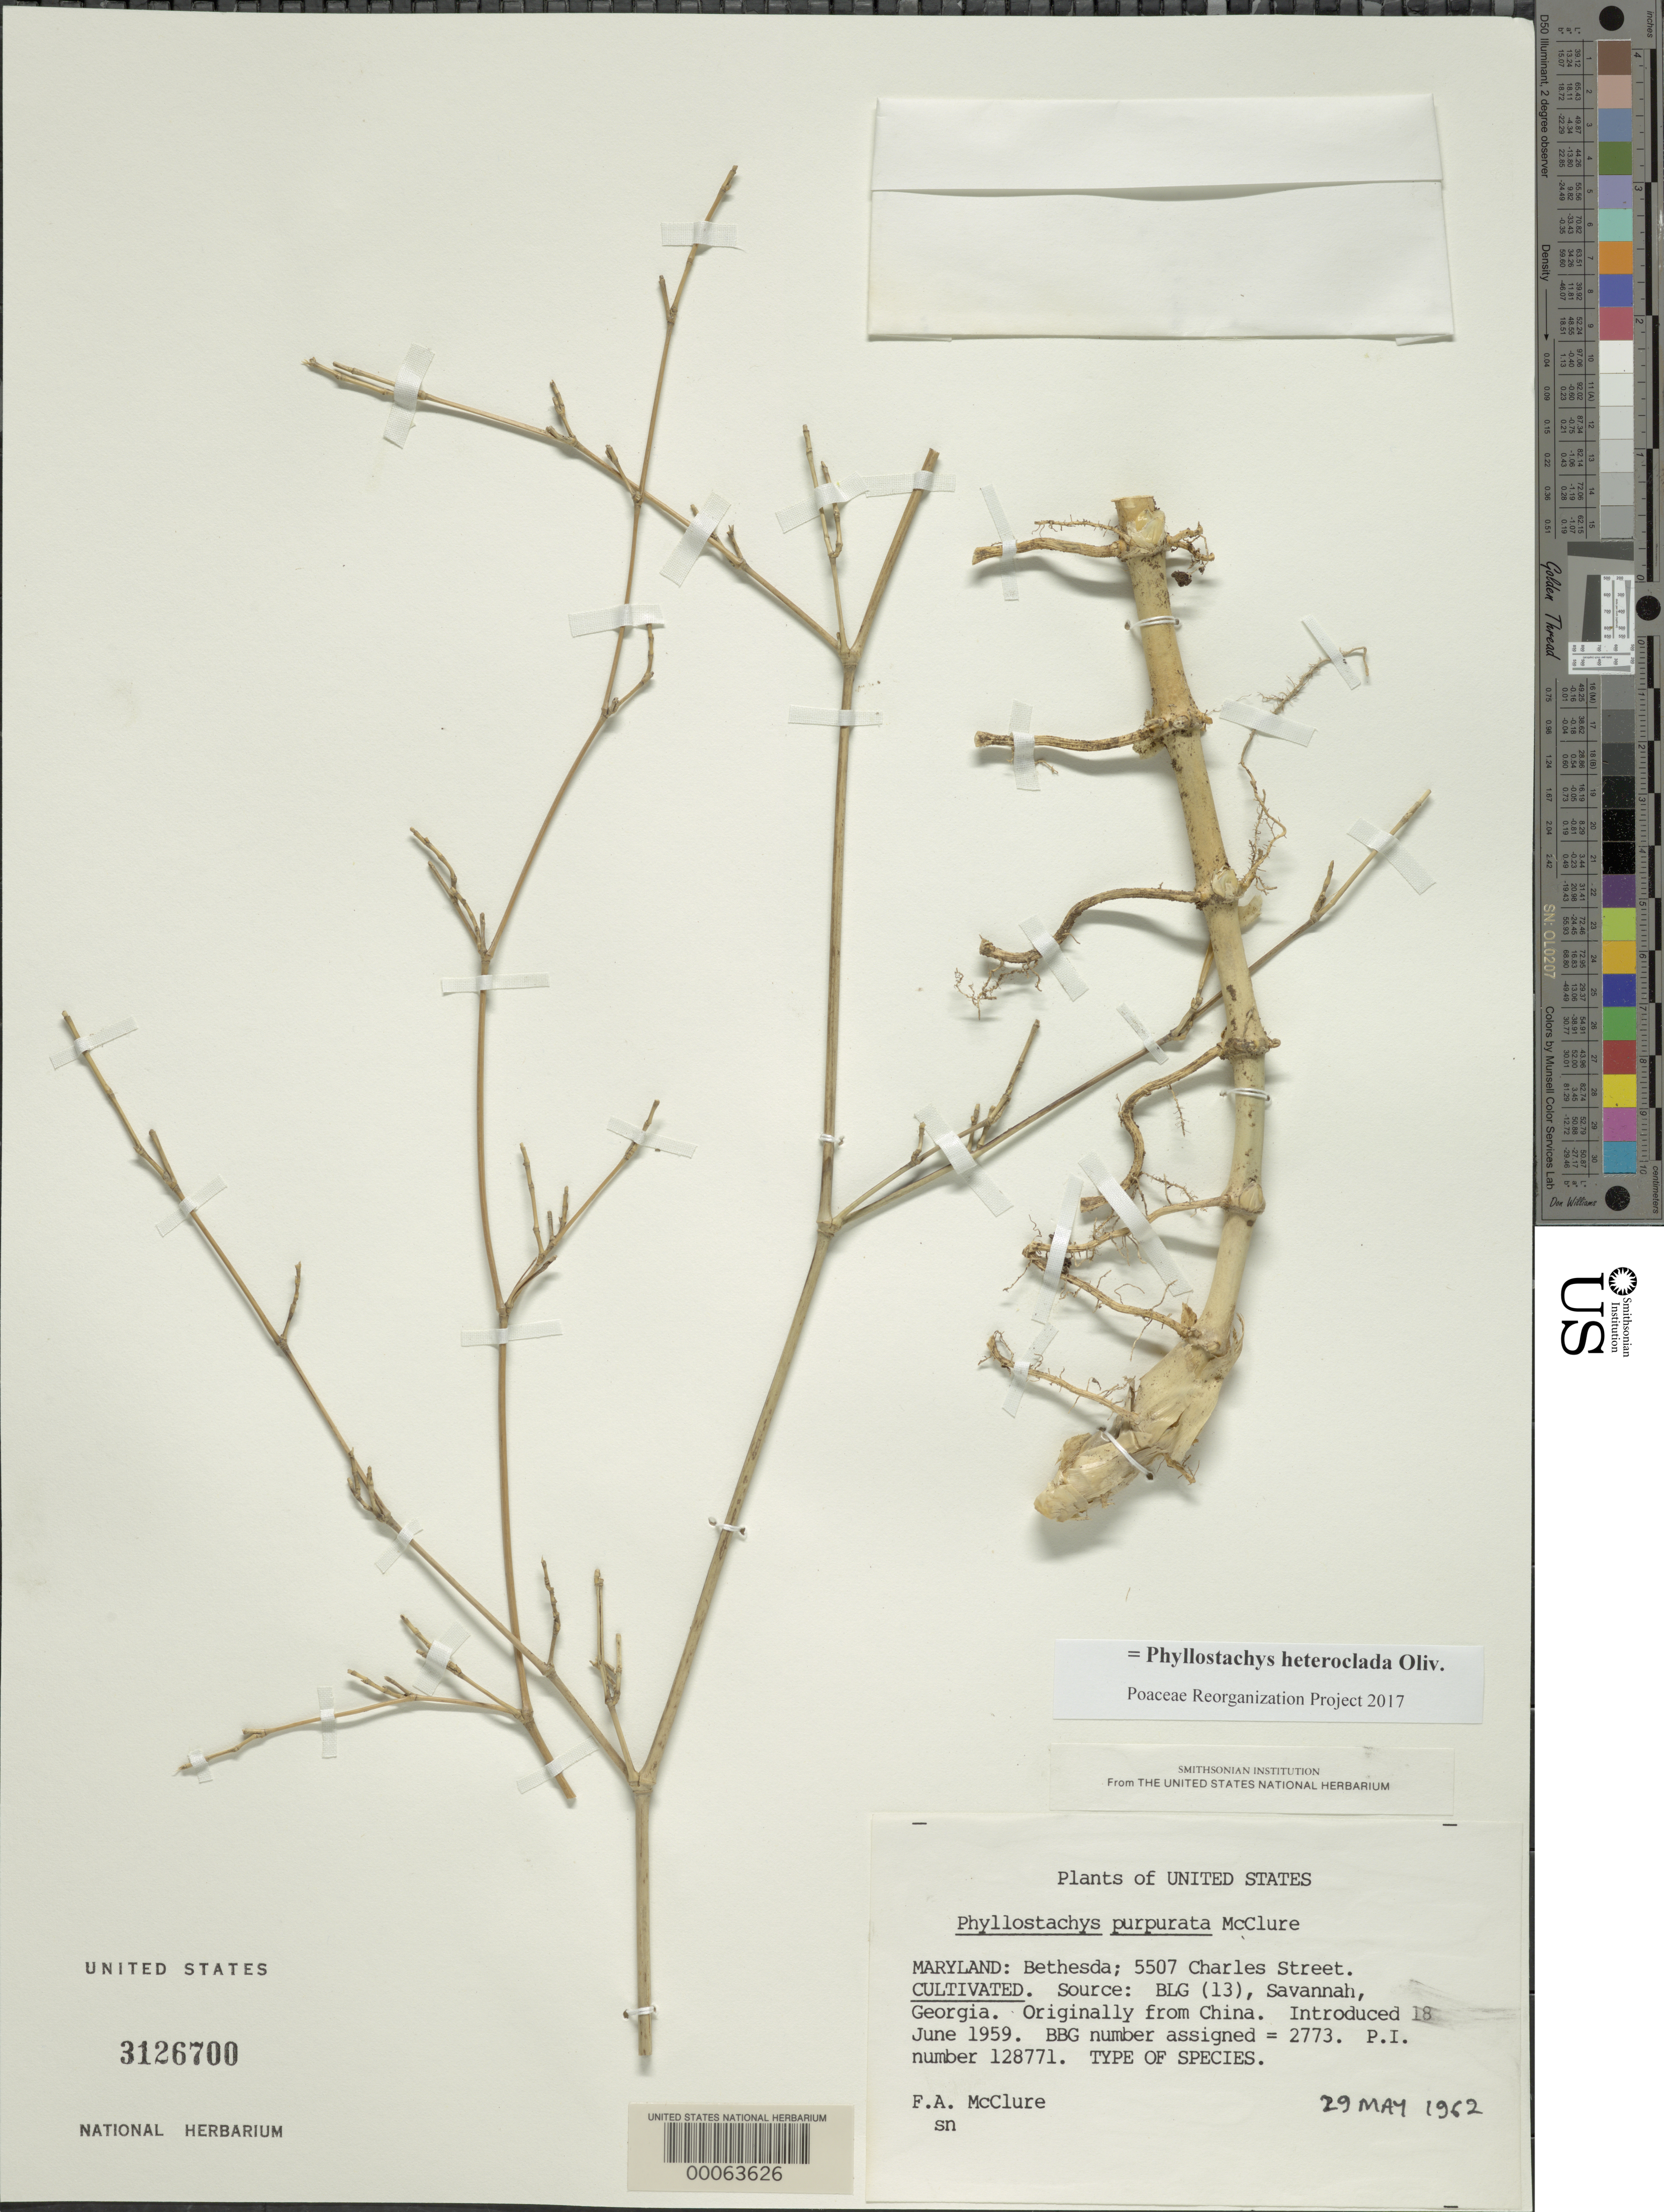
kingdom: Plantae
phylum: Tracheophyta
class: Liliopsida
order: Poales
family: Poaceae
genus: Phyllostachys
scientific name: Phyllostachys heteroclada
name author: Oliv.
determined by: Poaceae Reorganization Project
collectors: F. A. McClure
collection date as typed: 29 May 1962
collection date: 1962-05-29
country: United States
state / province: Maryland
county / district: Montgomery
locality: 5507 Charles Street, Bethesda (McClure's Garden)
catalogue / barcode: US 3126700